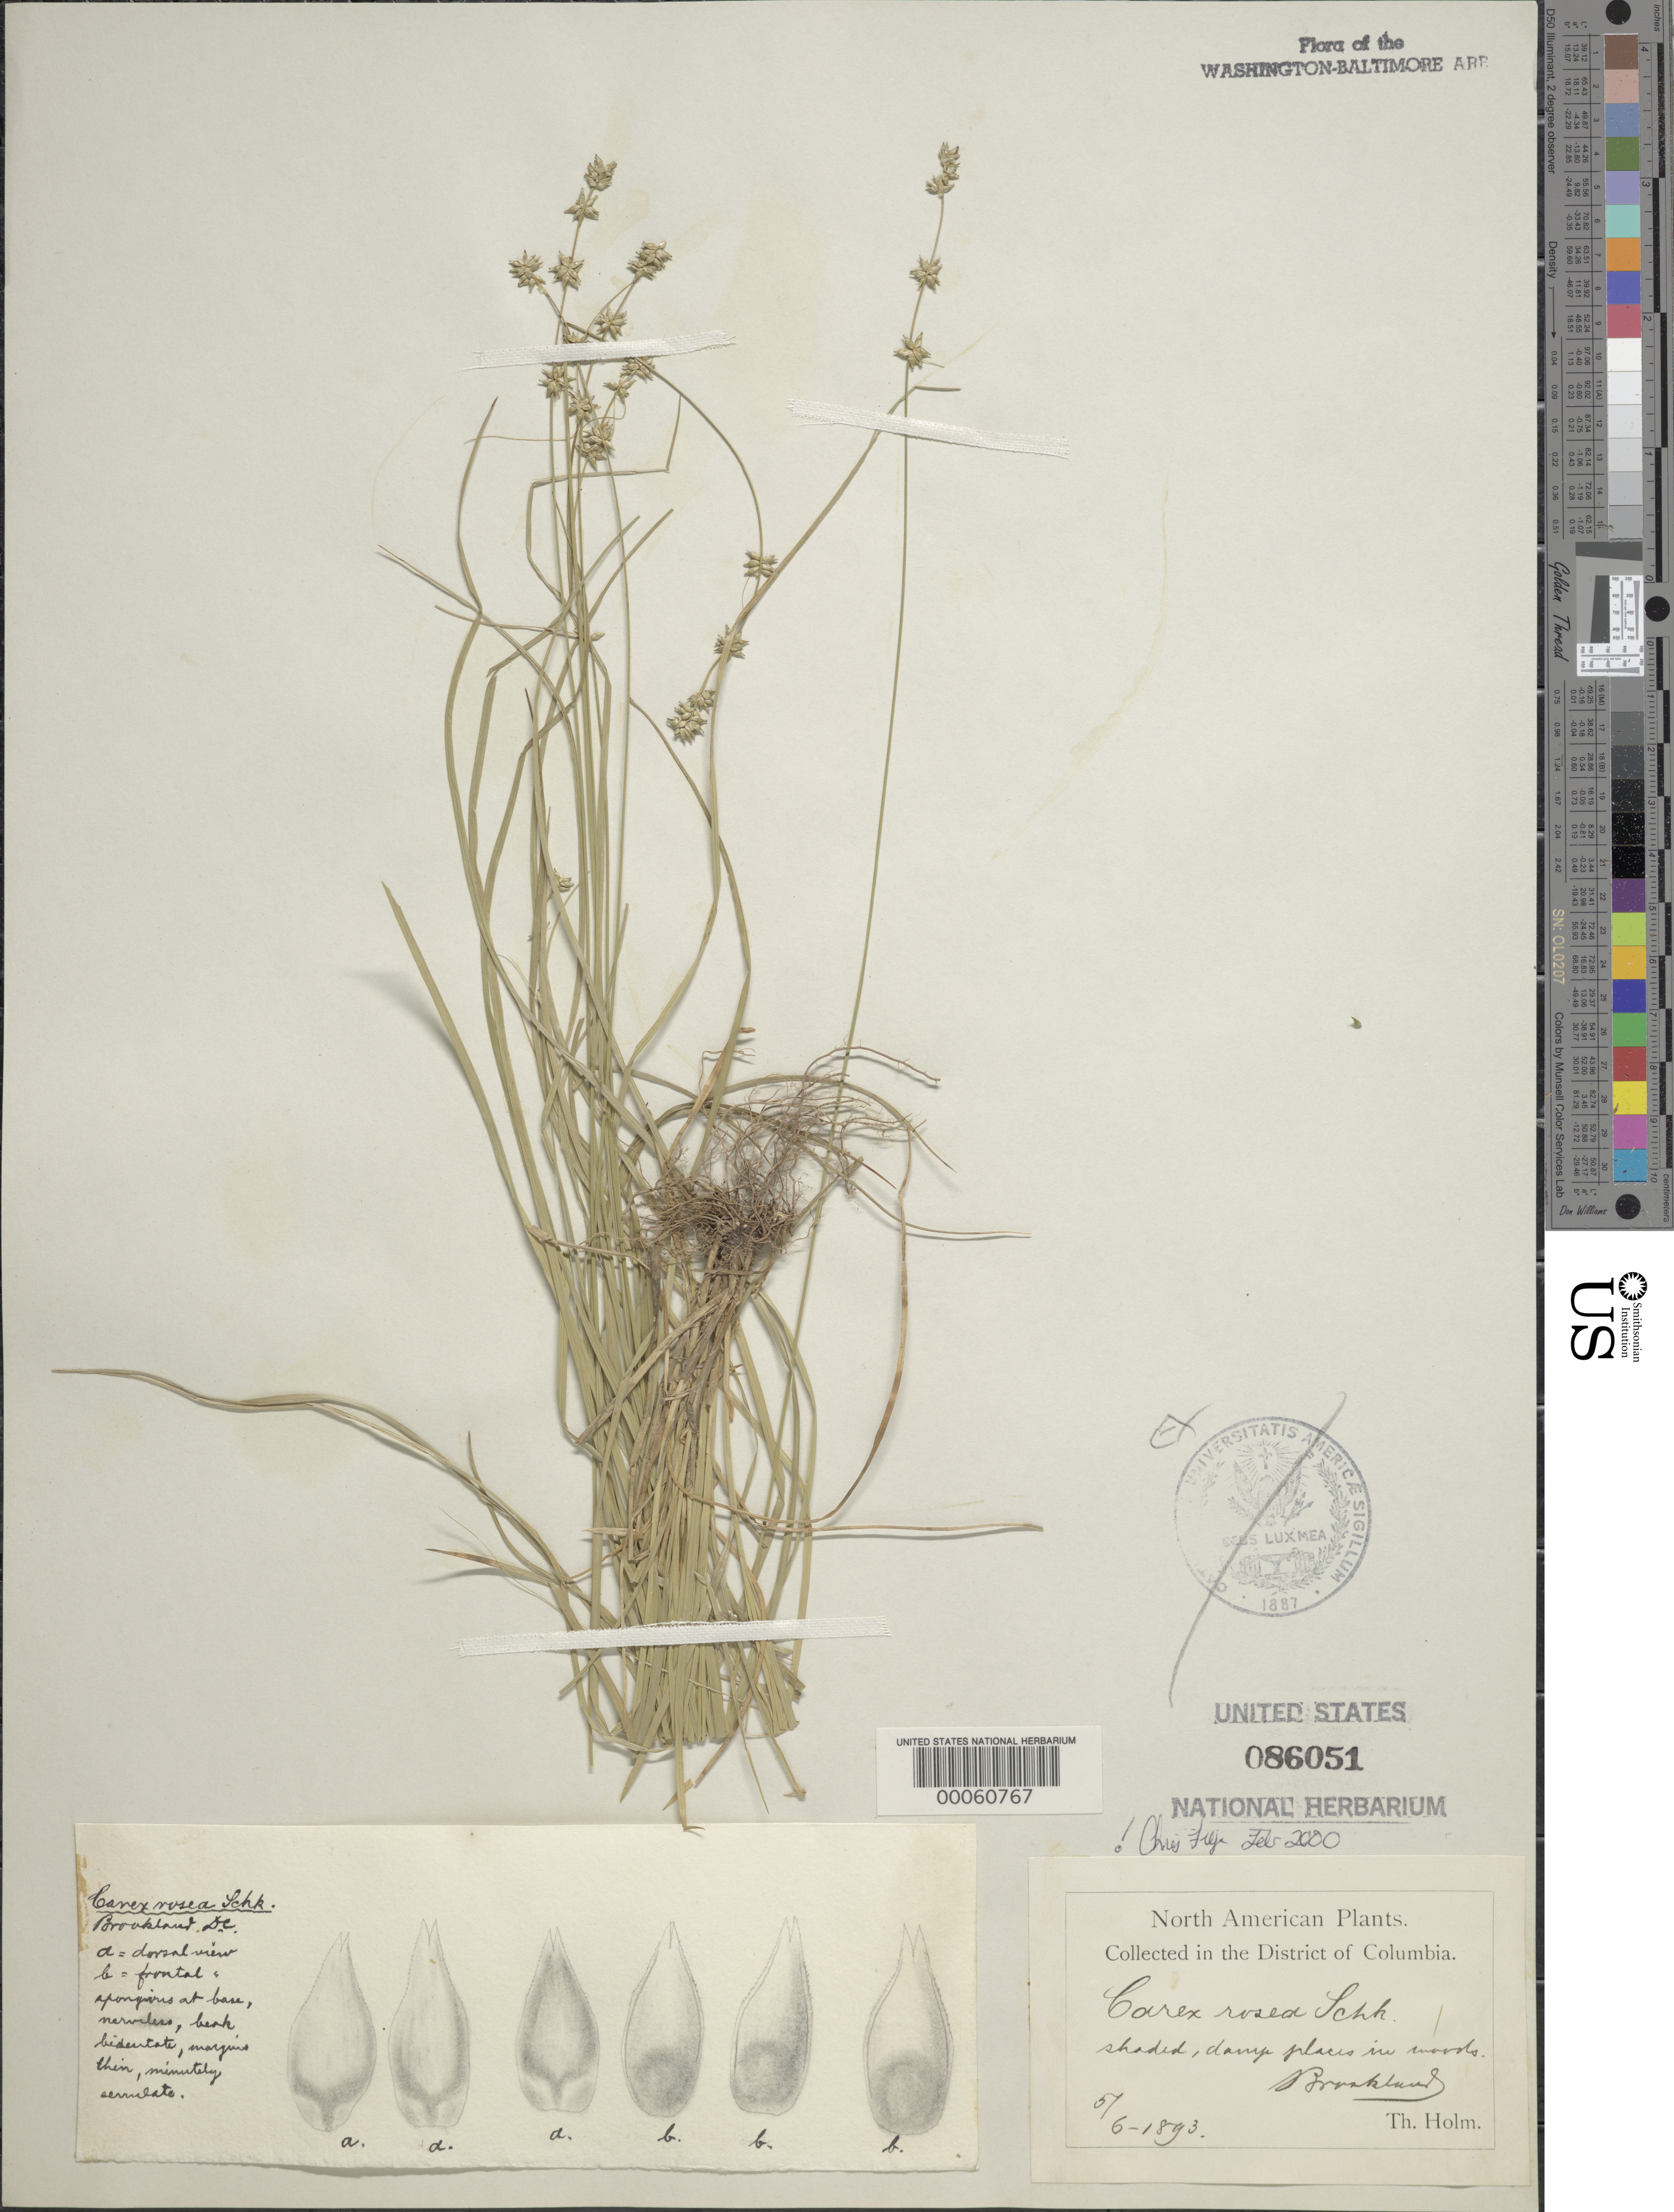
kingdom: Plantae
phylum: Tracheophyta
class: Liliopsida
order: Poales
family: Cyperaceae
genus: Carex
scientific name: Carex rosea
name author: Willd.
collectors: T. Holm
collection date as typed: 05 Jun 1893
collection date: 1893-06-05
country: United States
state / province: District of Columbia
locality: Brookland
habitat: Shaded, damp places in woods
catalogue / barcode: US 86051